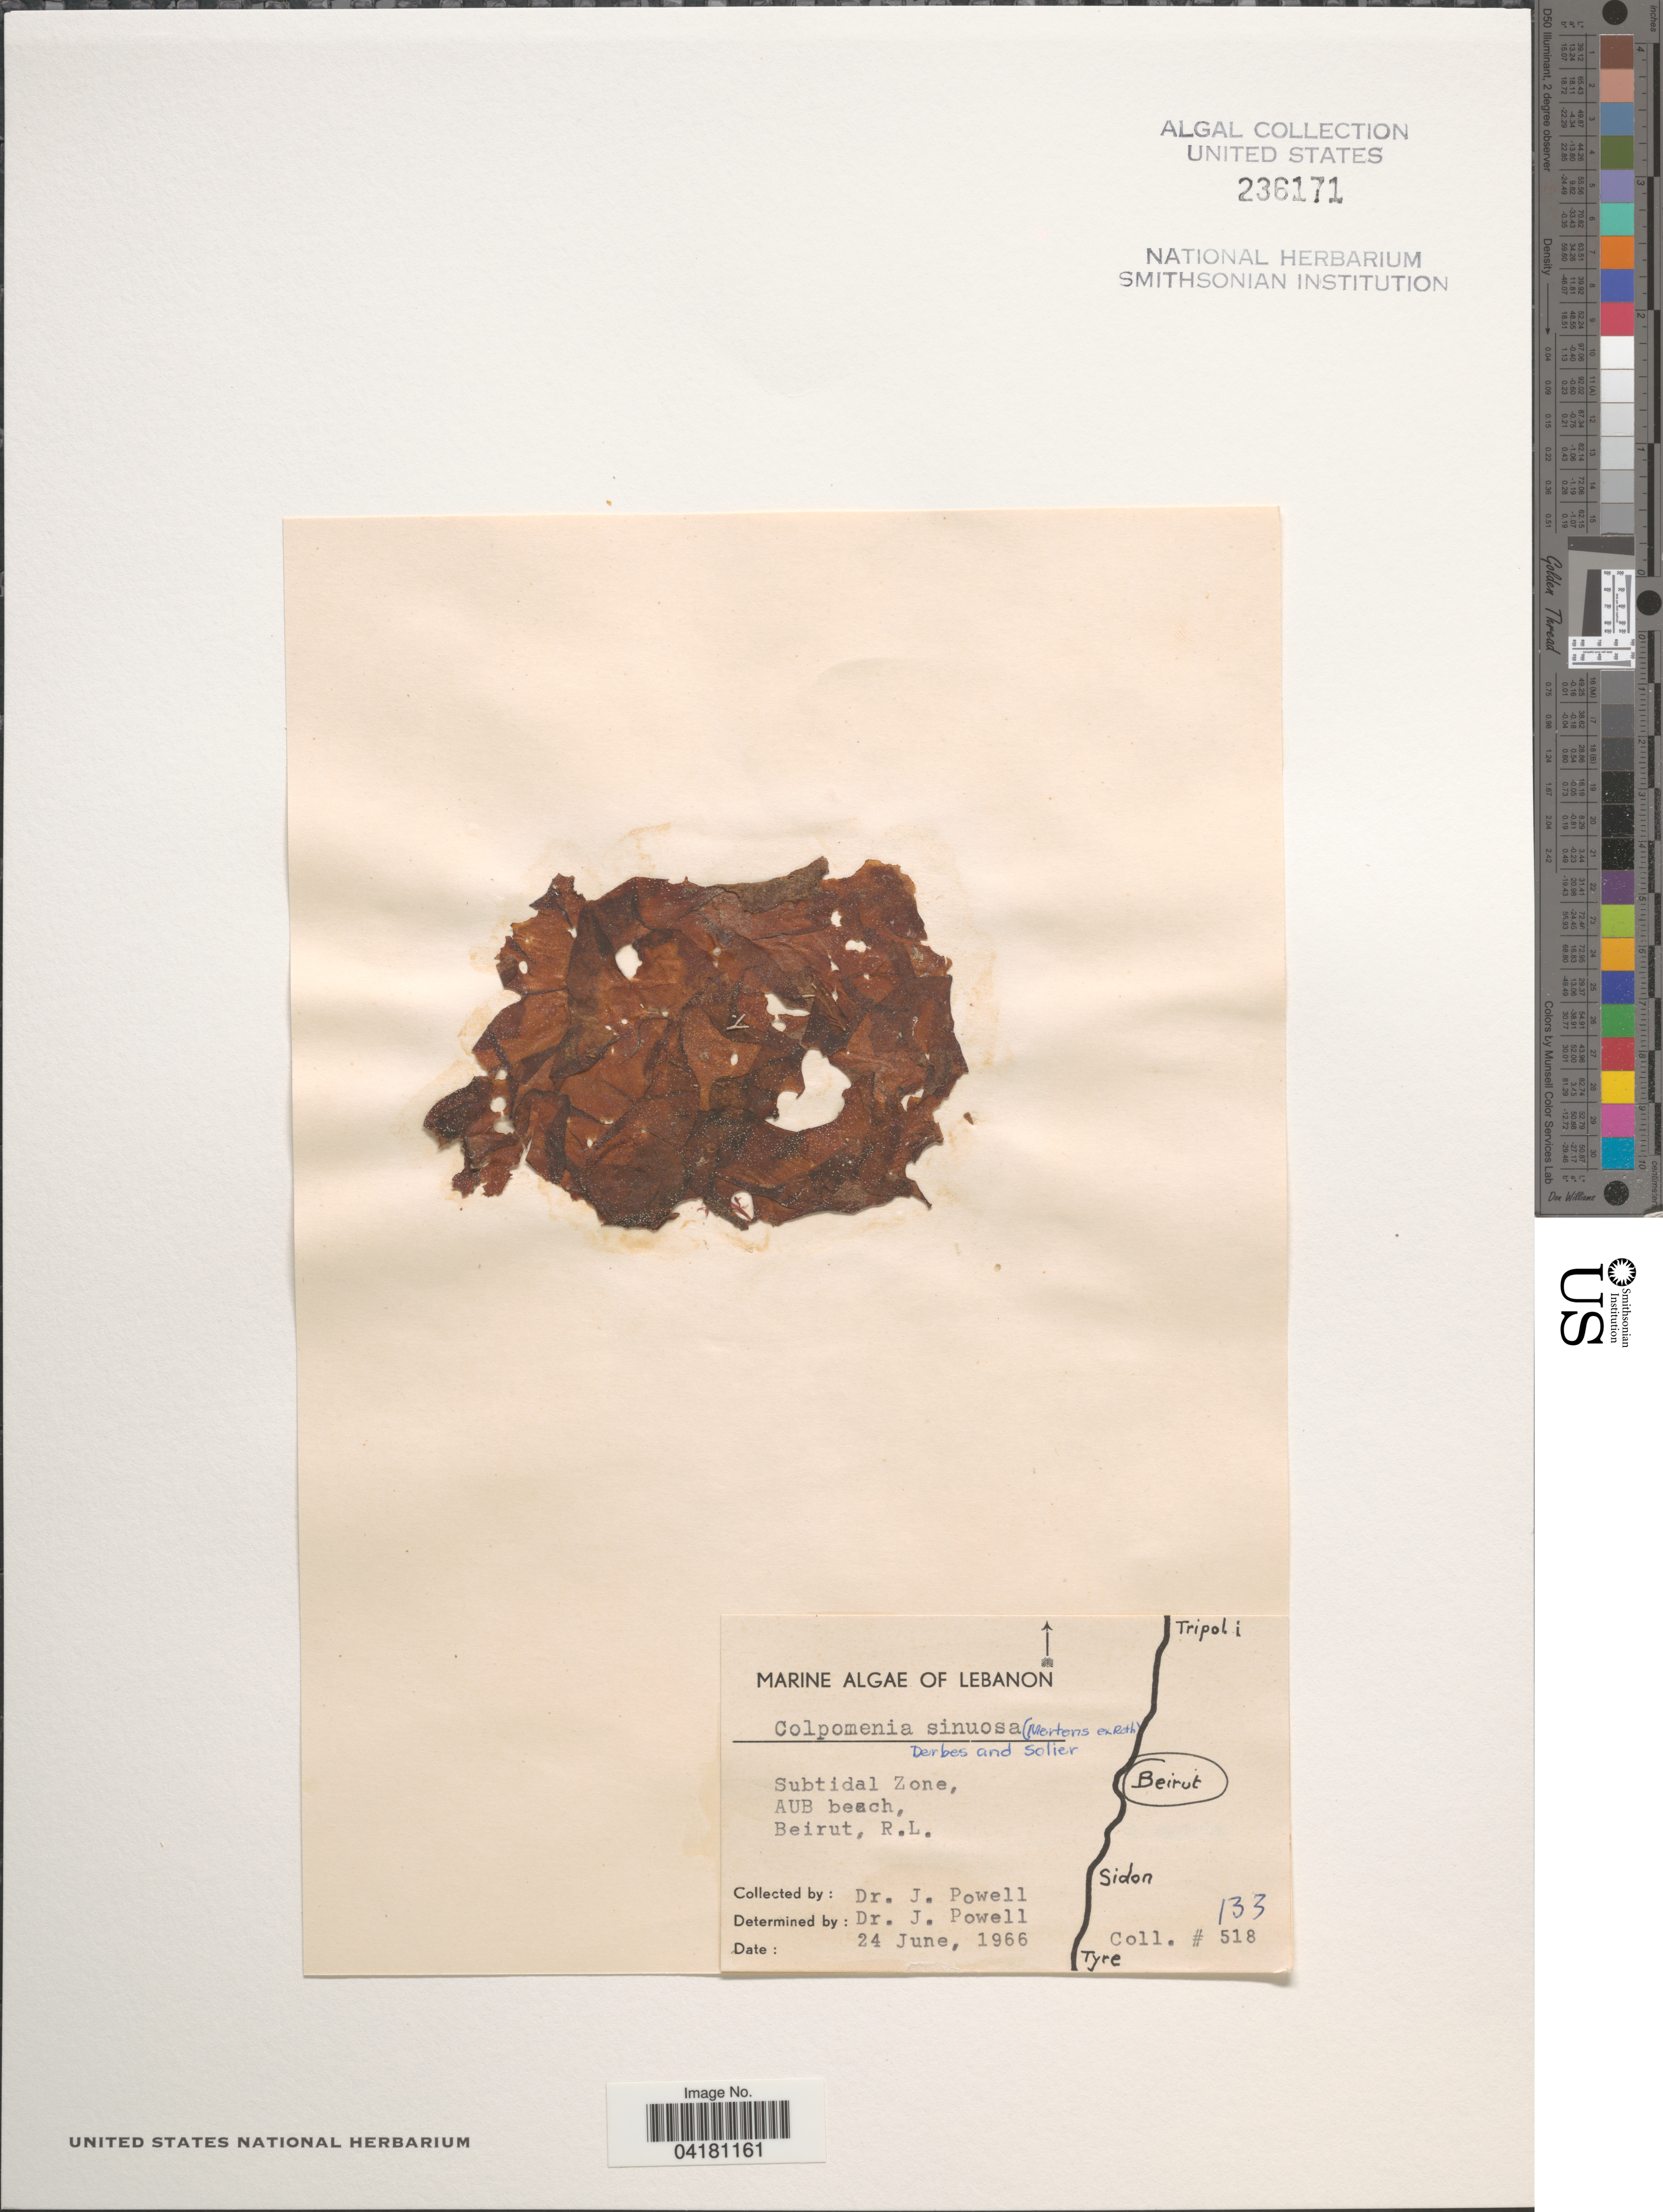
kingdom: Chromista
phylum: Ochrophyta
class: Phaeophyceae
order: Scytosiphonales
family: Scytosiphonaceae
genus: Colpomenia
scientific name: Colpomenia sinuosa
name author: (K. Mert. ex Roth) Derbes & Solier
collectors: J. Powell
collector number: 518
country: Lebanon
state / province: Beyrouth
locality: Subtidal Zone, AUB beach, Beirut, R.L.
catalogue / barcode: US 236171